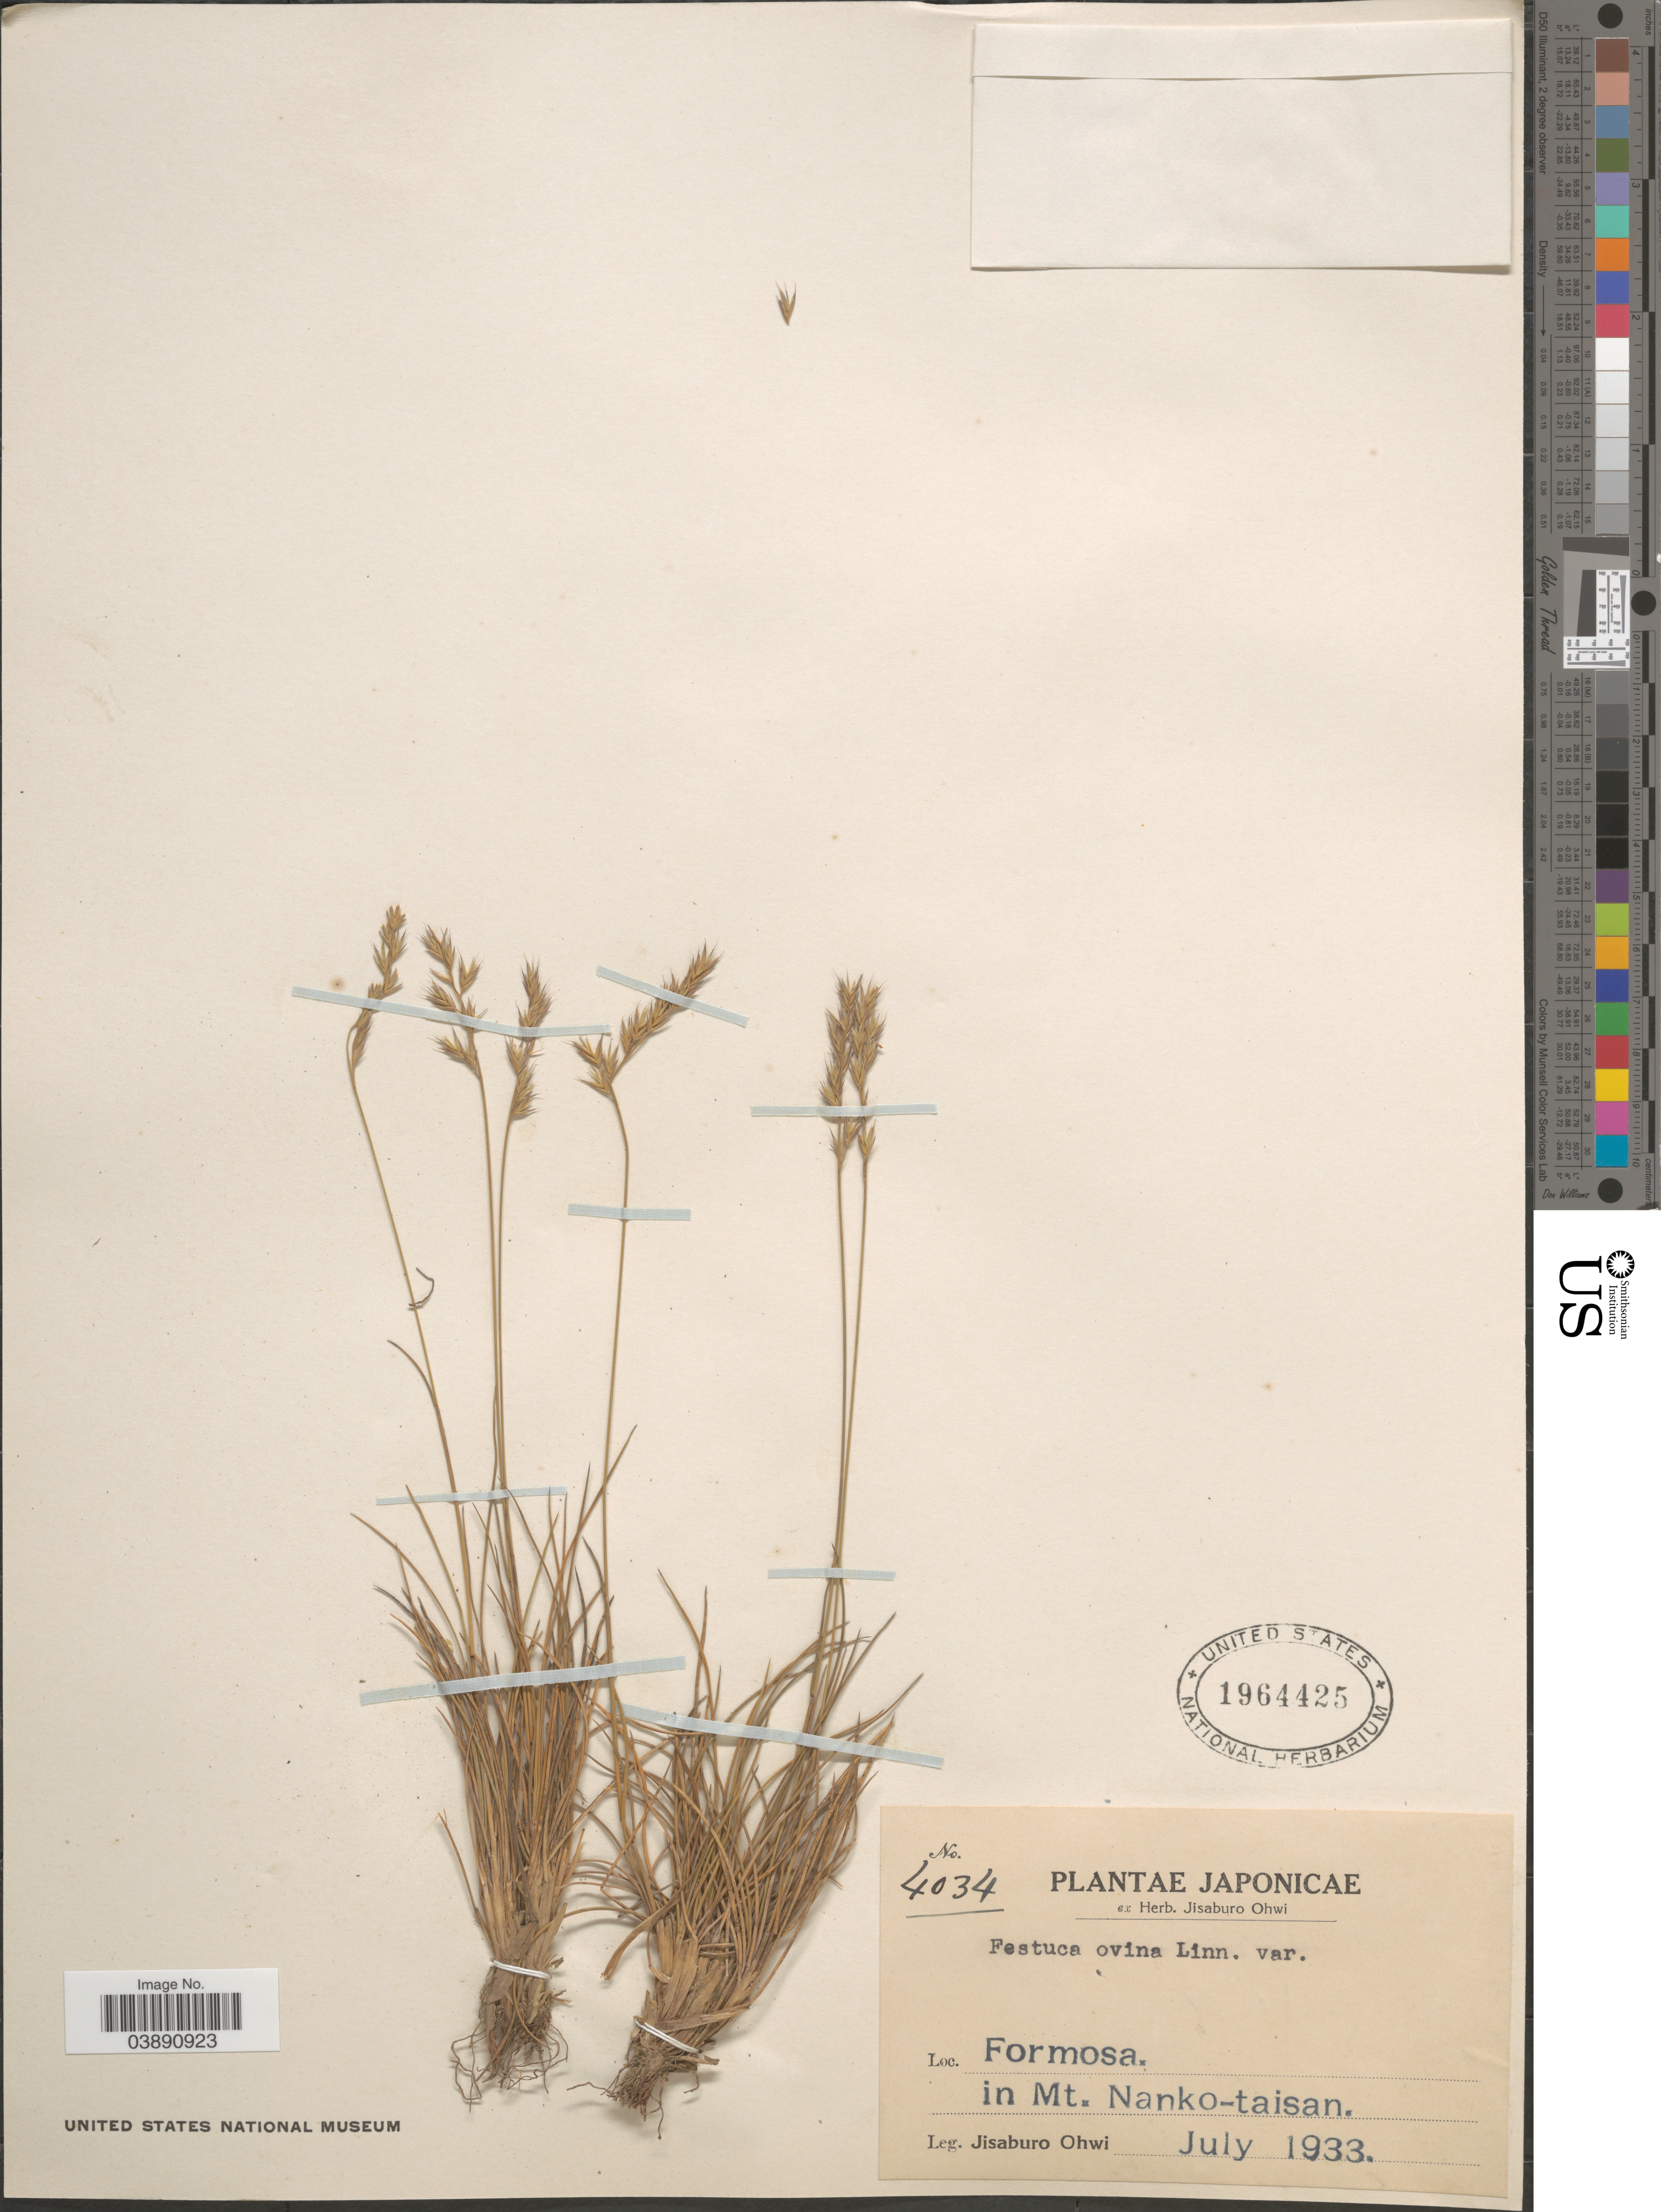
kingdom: Plantae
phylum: Tracheophyta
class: Liliopsida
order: Poales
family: Poaceae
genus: Festuca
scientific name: Festuca ovina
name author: L.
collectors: J. Ohwi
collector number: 4034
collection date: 1933-07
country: Taiwan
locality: Formosa. In Mt. Nanko-taisan.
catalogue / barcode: US 1964425